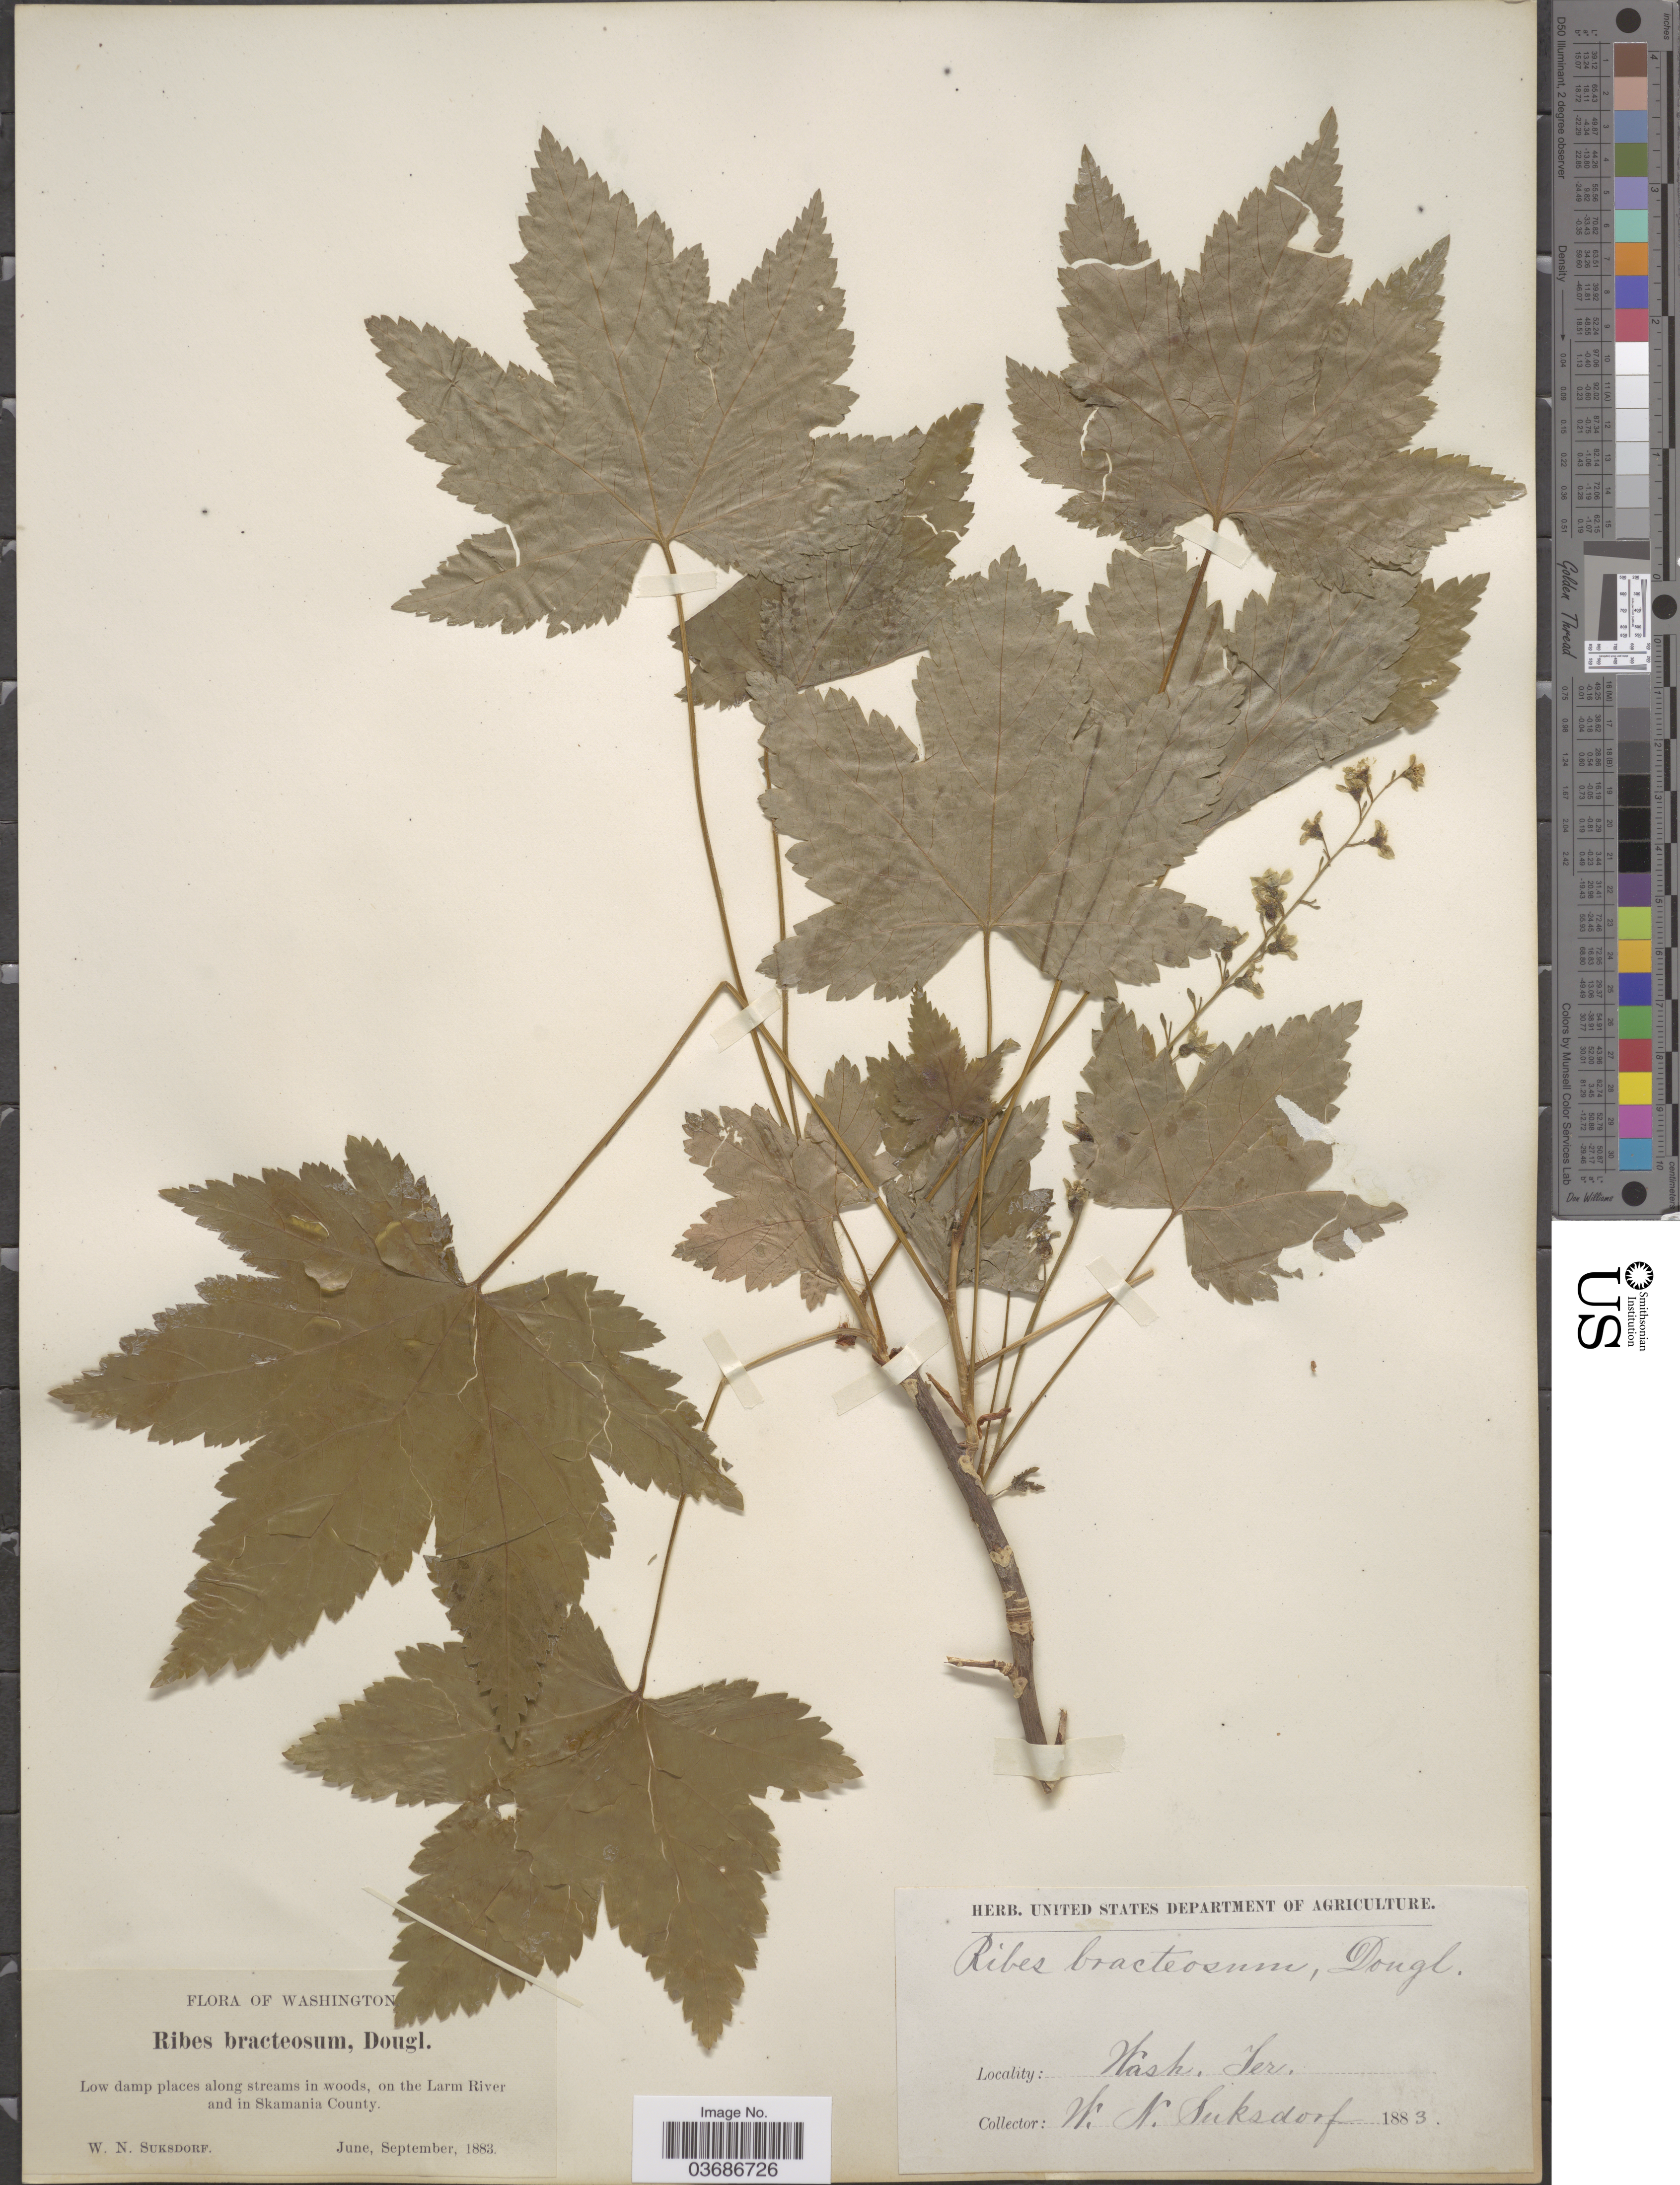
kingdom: Plantae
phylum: Tracheophyta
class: Magnoliopsida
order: Saxifragales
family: Grossulariaceae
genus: Ribes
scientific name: Ribes bracteosum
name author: Douglas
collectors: W. N. Suksdorf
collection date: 1883-06/1883-09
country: United States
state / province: Washington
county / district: Skamania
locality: Low damp places along streams in woods, on the Larm River and in Skamania County.